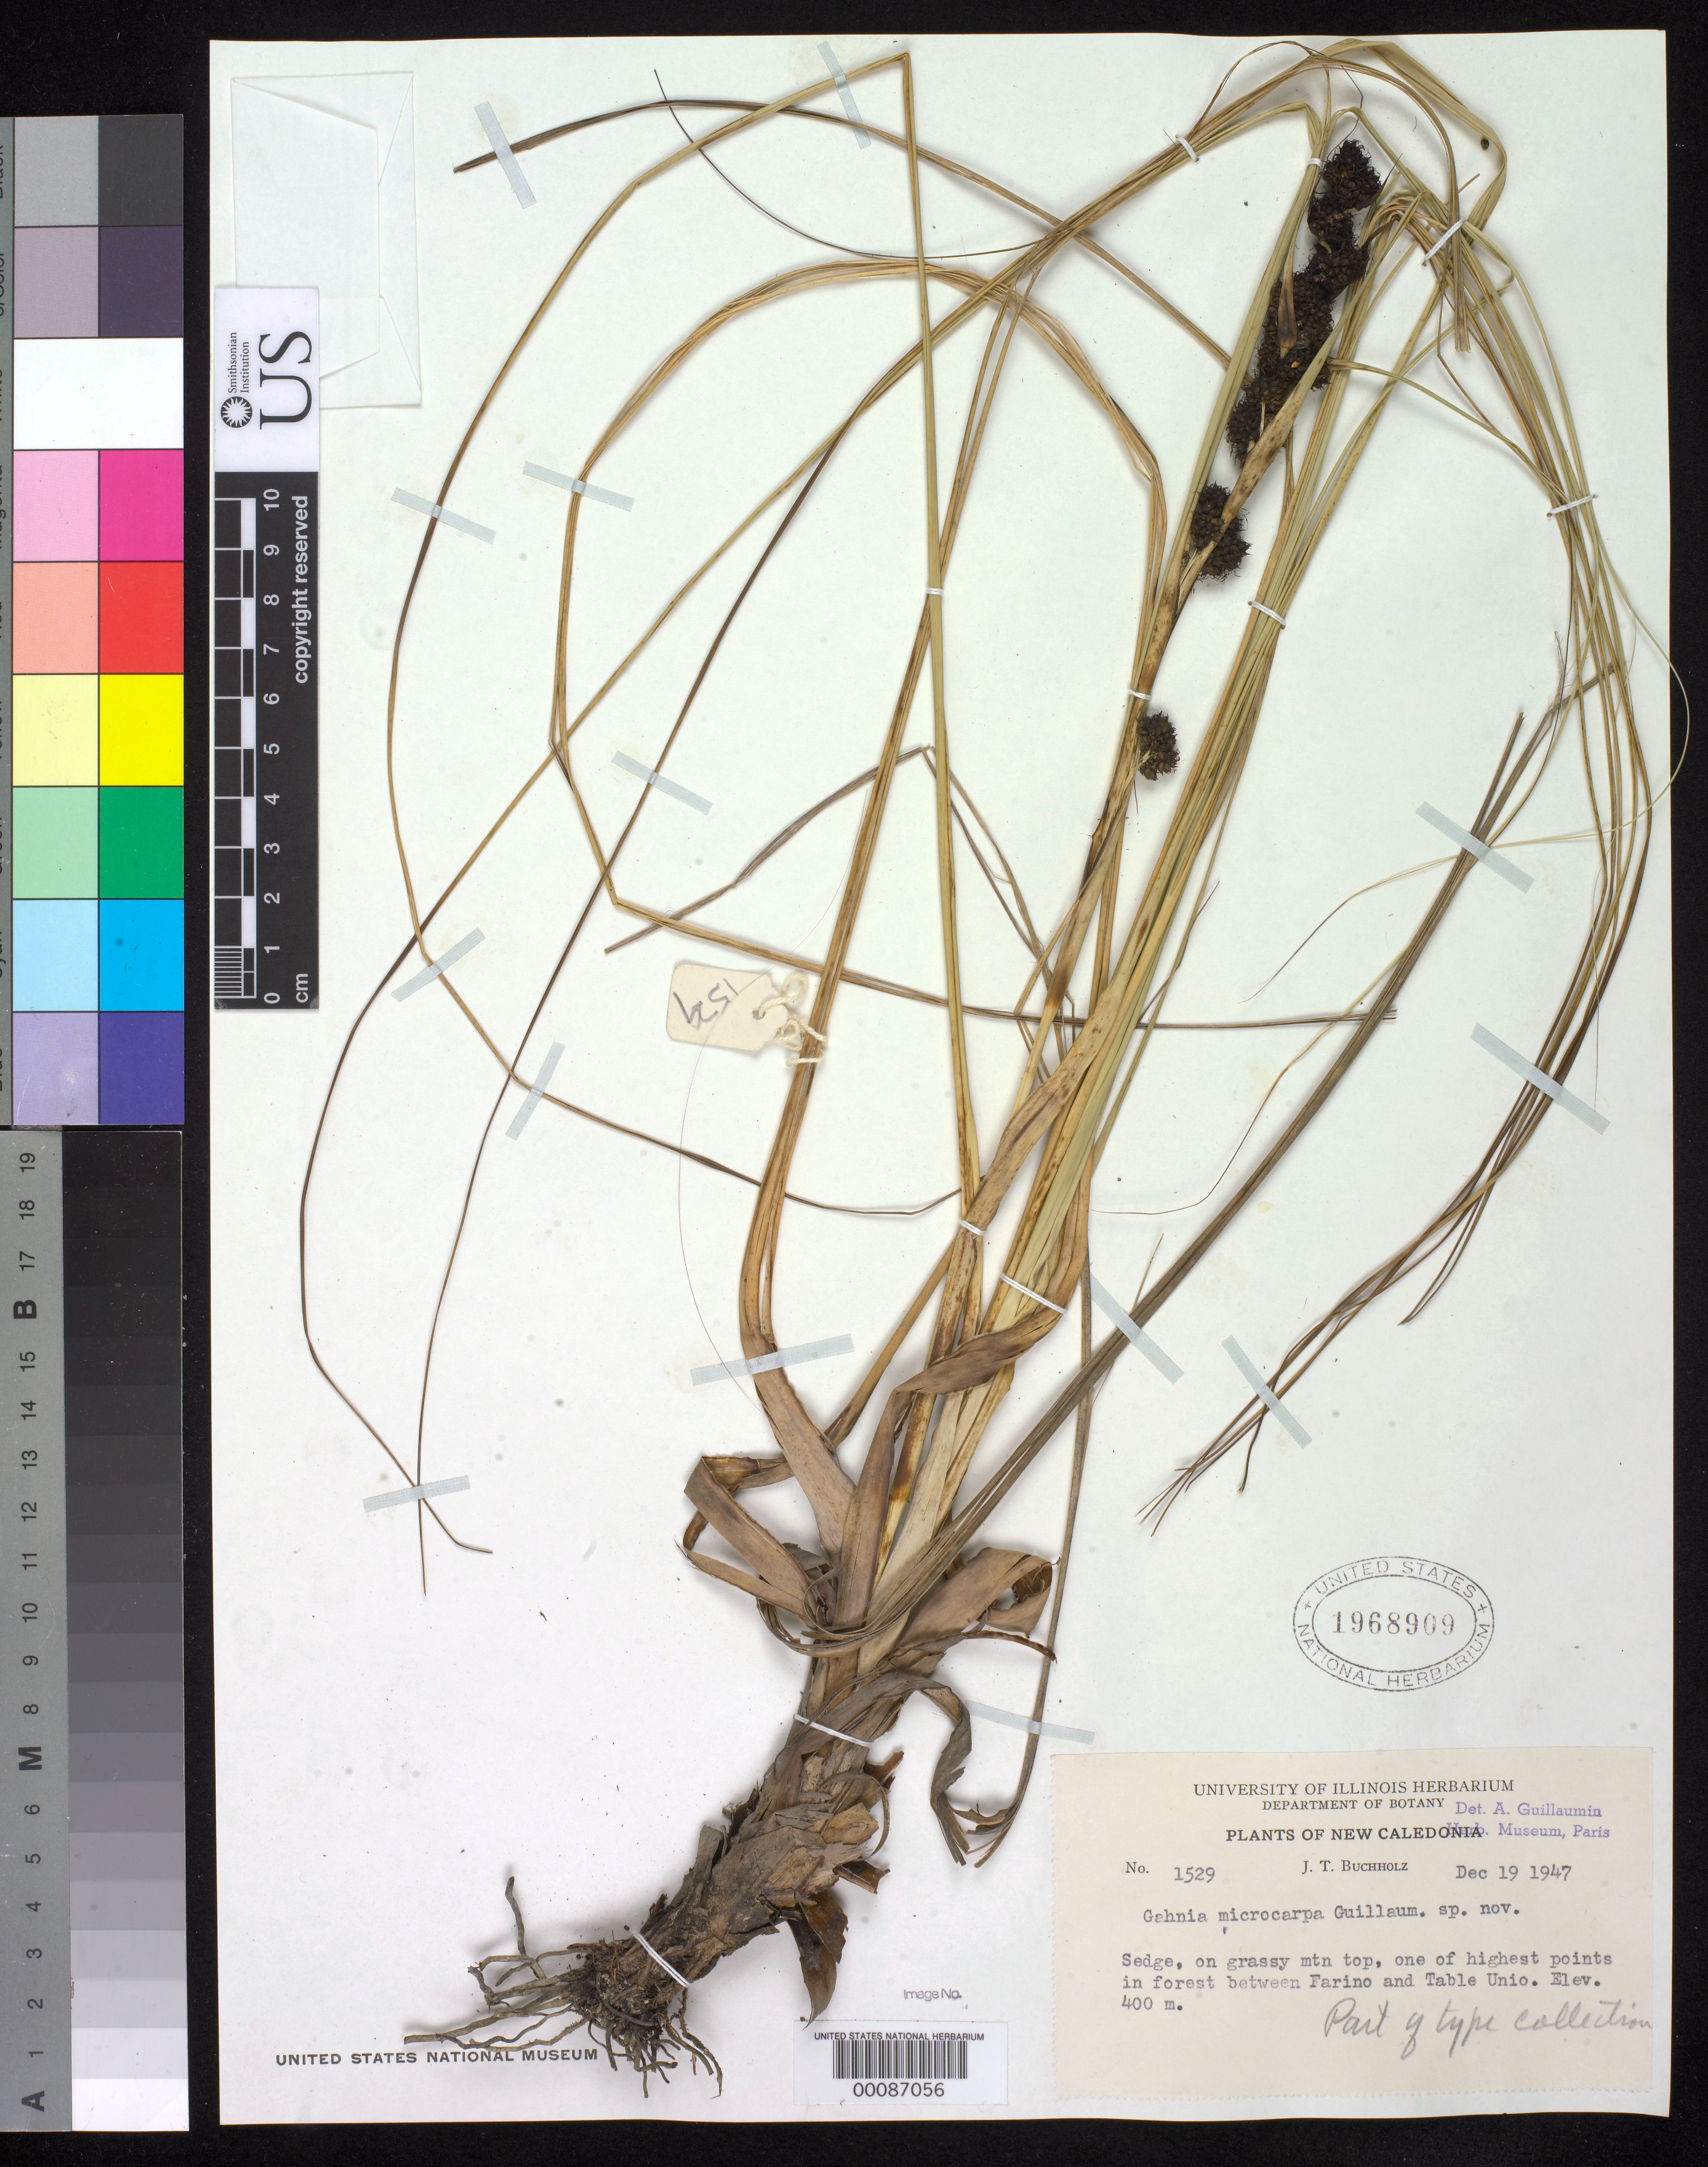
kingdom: Plantae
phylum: Tracheophyta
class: Liliopsida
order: Poales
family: Cyperaceae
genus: Gahnia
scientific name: Gahnia microcarpa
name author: Guillaumin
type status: Type Collection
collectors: J. T. Buchholz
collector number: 1529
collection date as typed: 19 Dec 1947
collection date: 1947-12-19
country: New Caledonia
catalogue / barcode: US 1968909